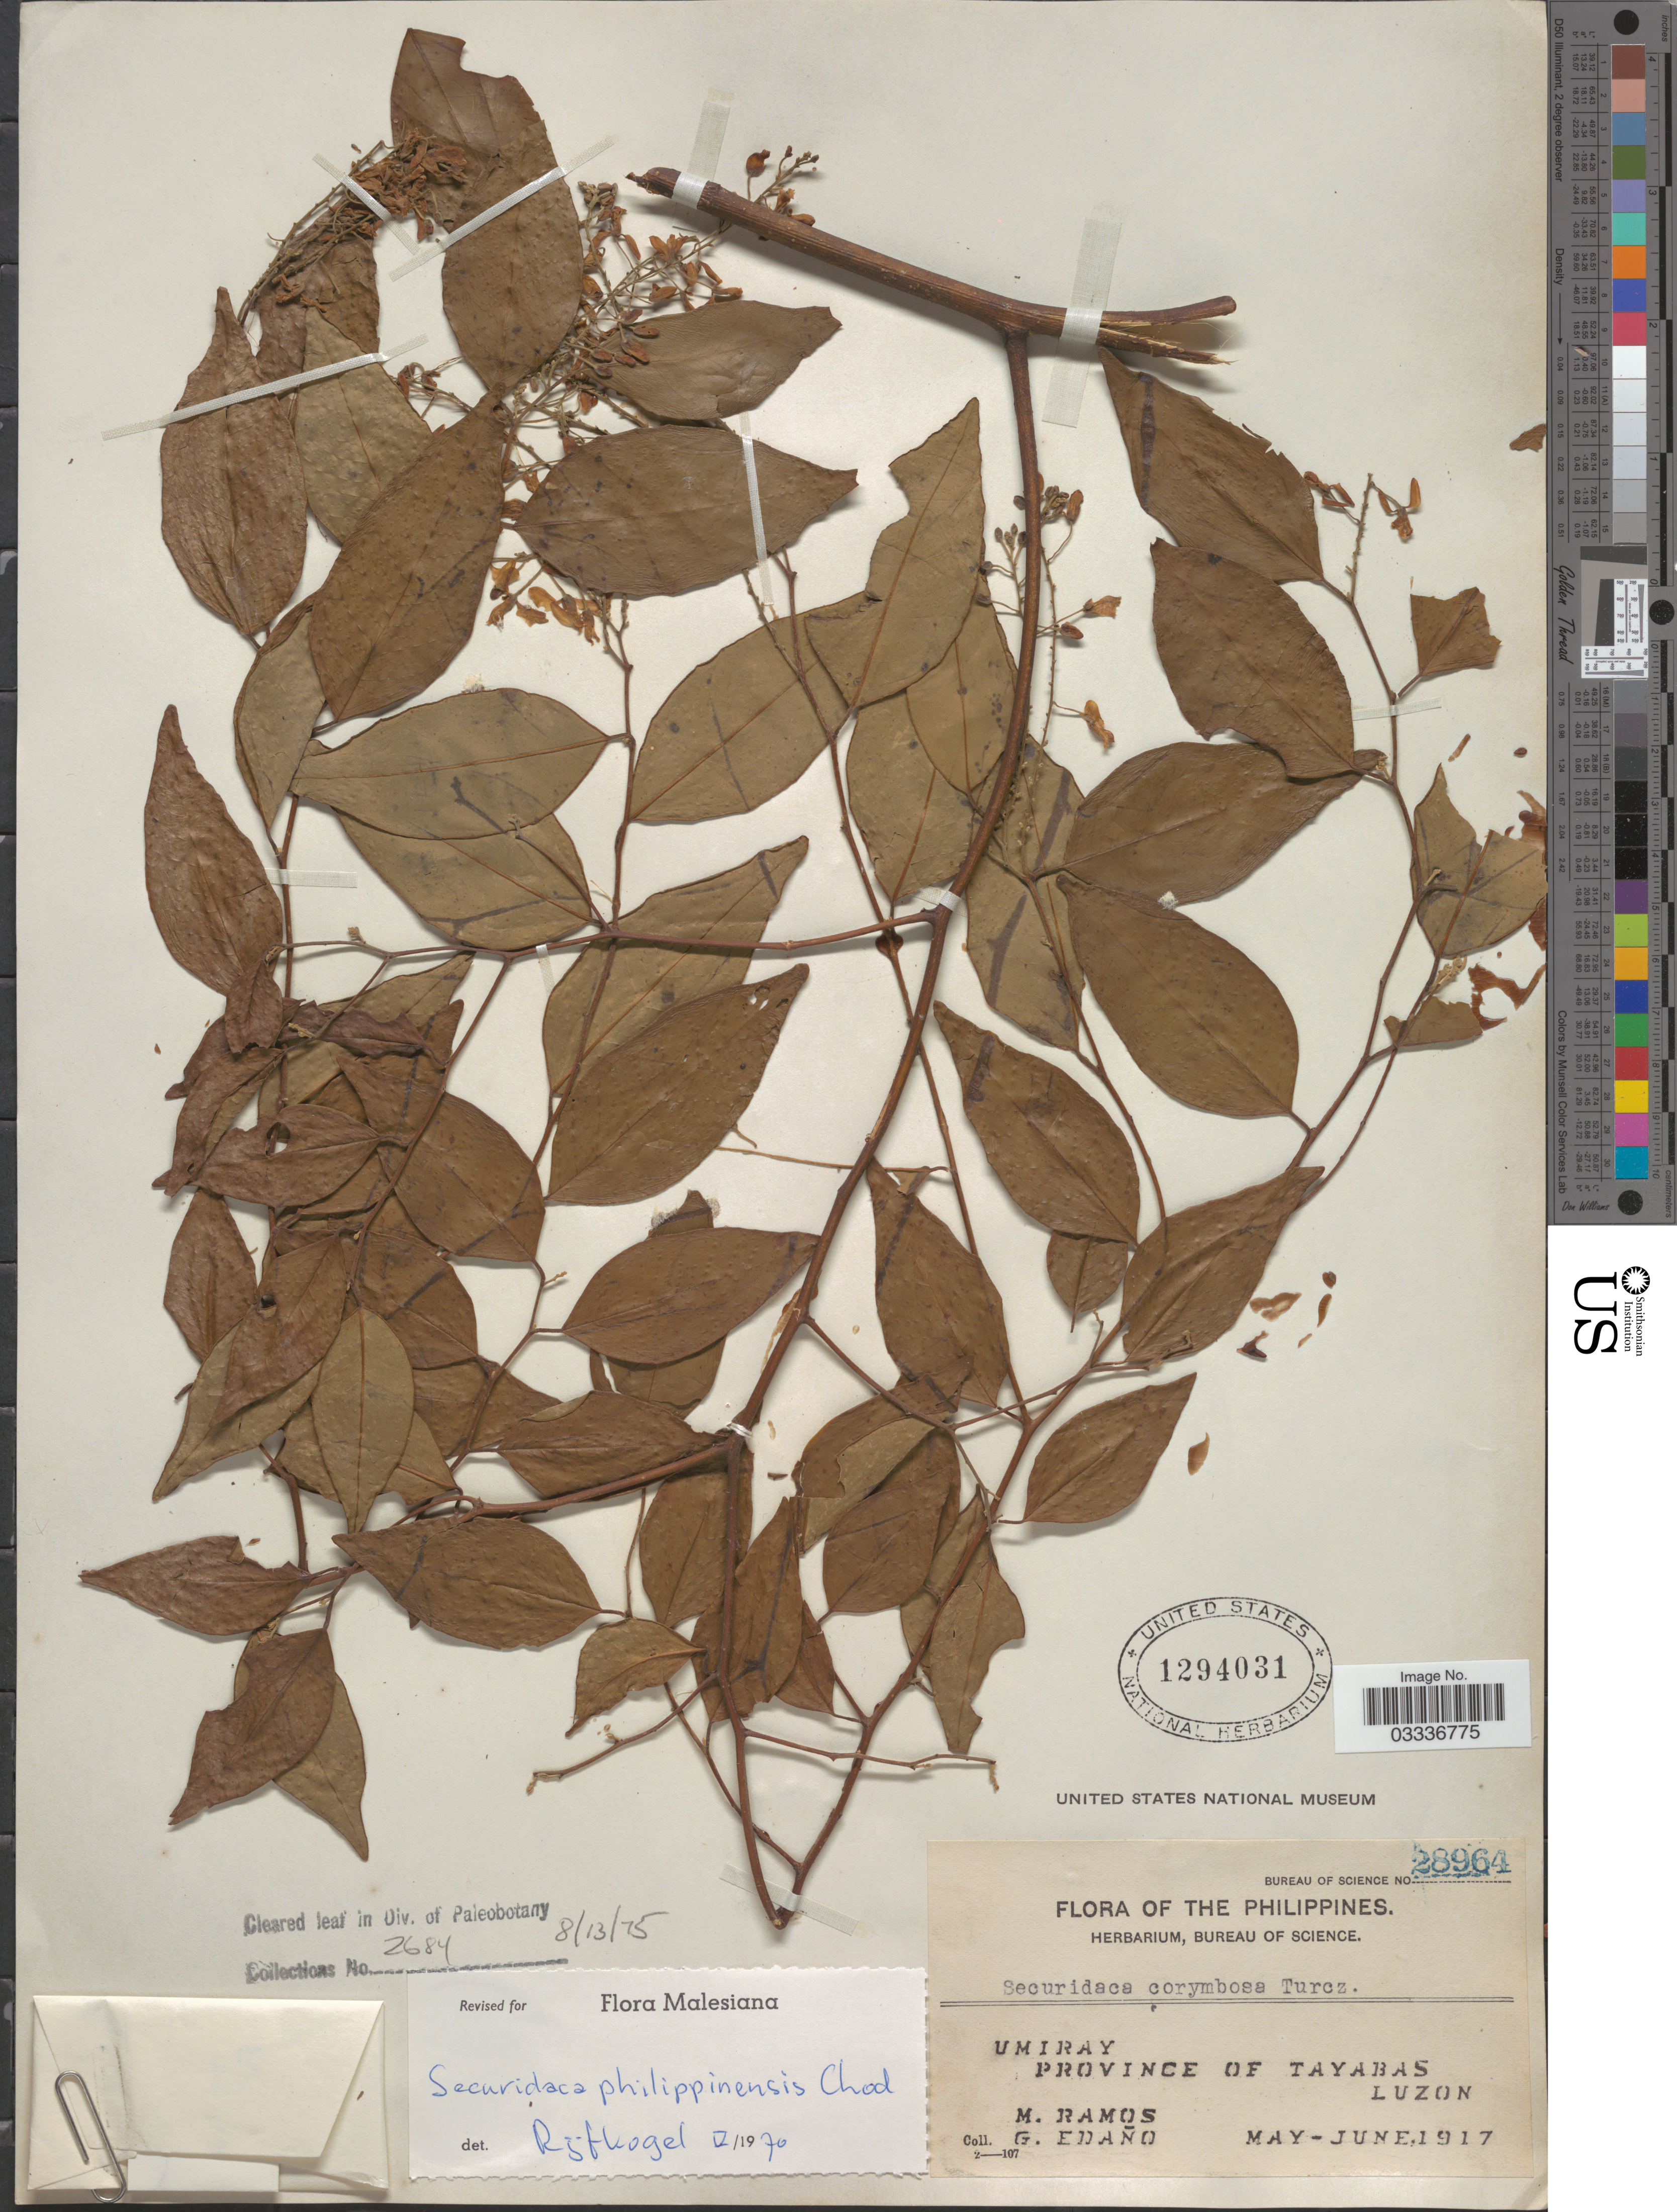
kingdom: Plantae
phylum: Tracheophyta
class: Magnoliopsida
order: Fabales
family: Polygalaceae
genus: Securidaca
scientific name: Securidaca philippinensis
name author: Chodat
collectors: M. Ramos & G. Edaño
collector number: Bureau of Science 28964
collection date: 1917-05/1917-06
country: Philippines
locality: Umiray Province of Tayabas Luzon.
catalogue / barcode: US 1294031